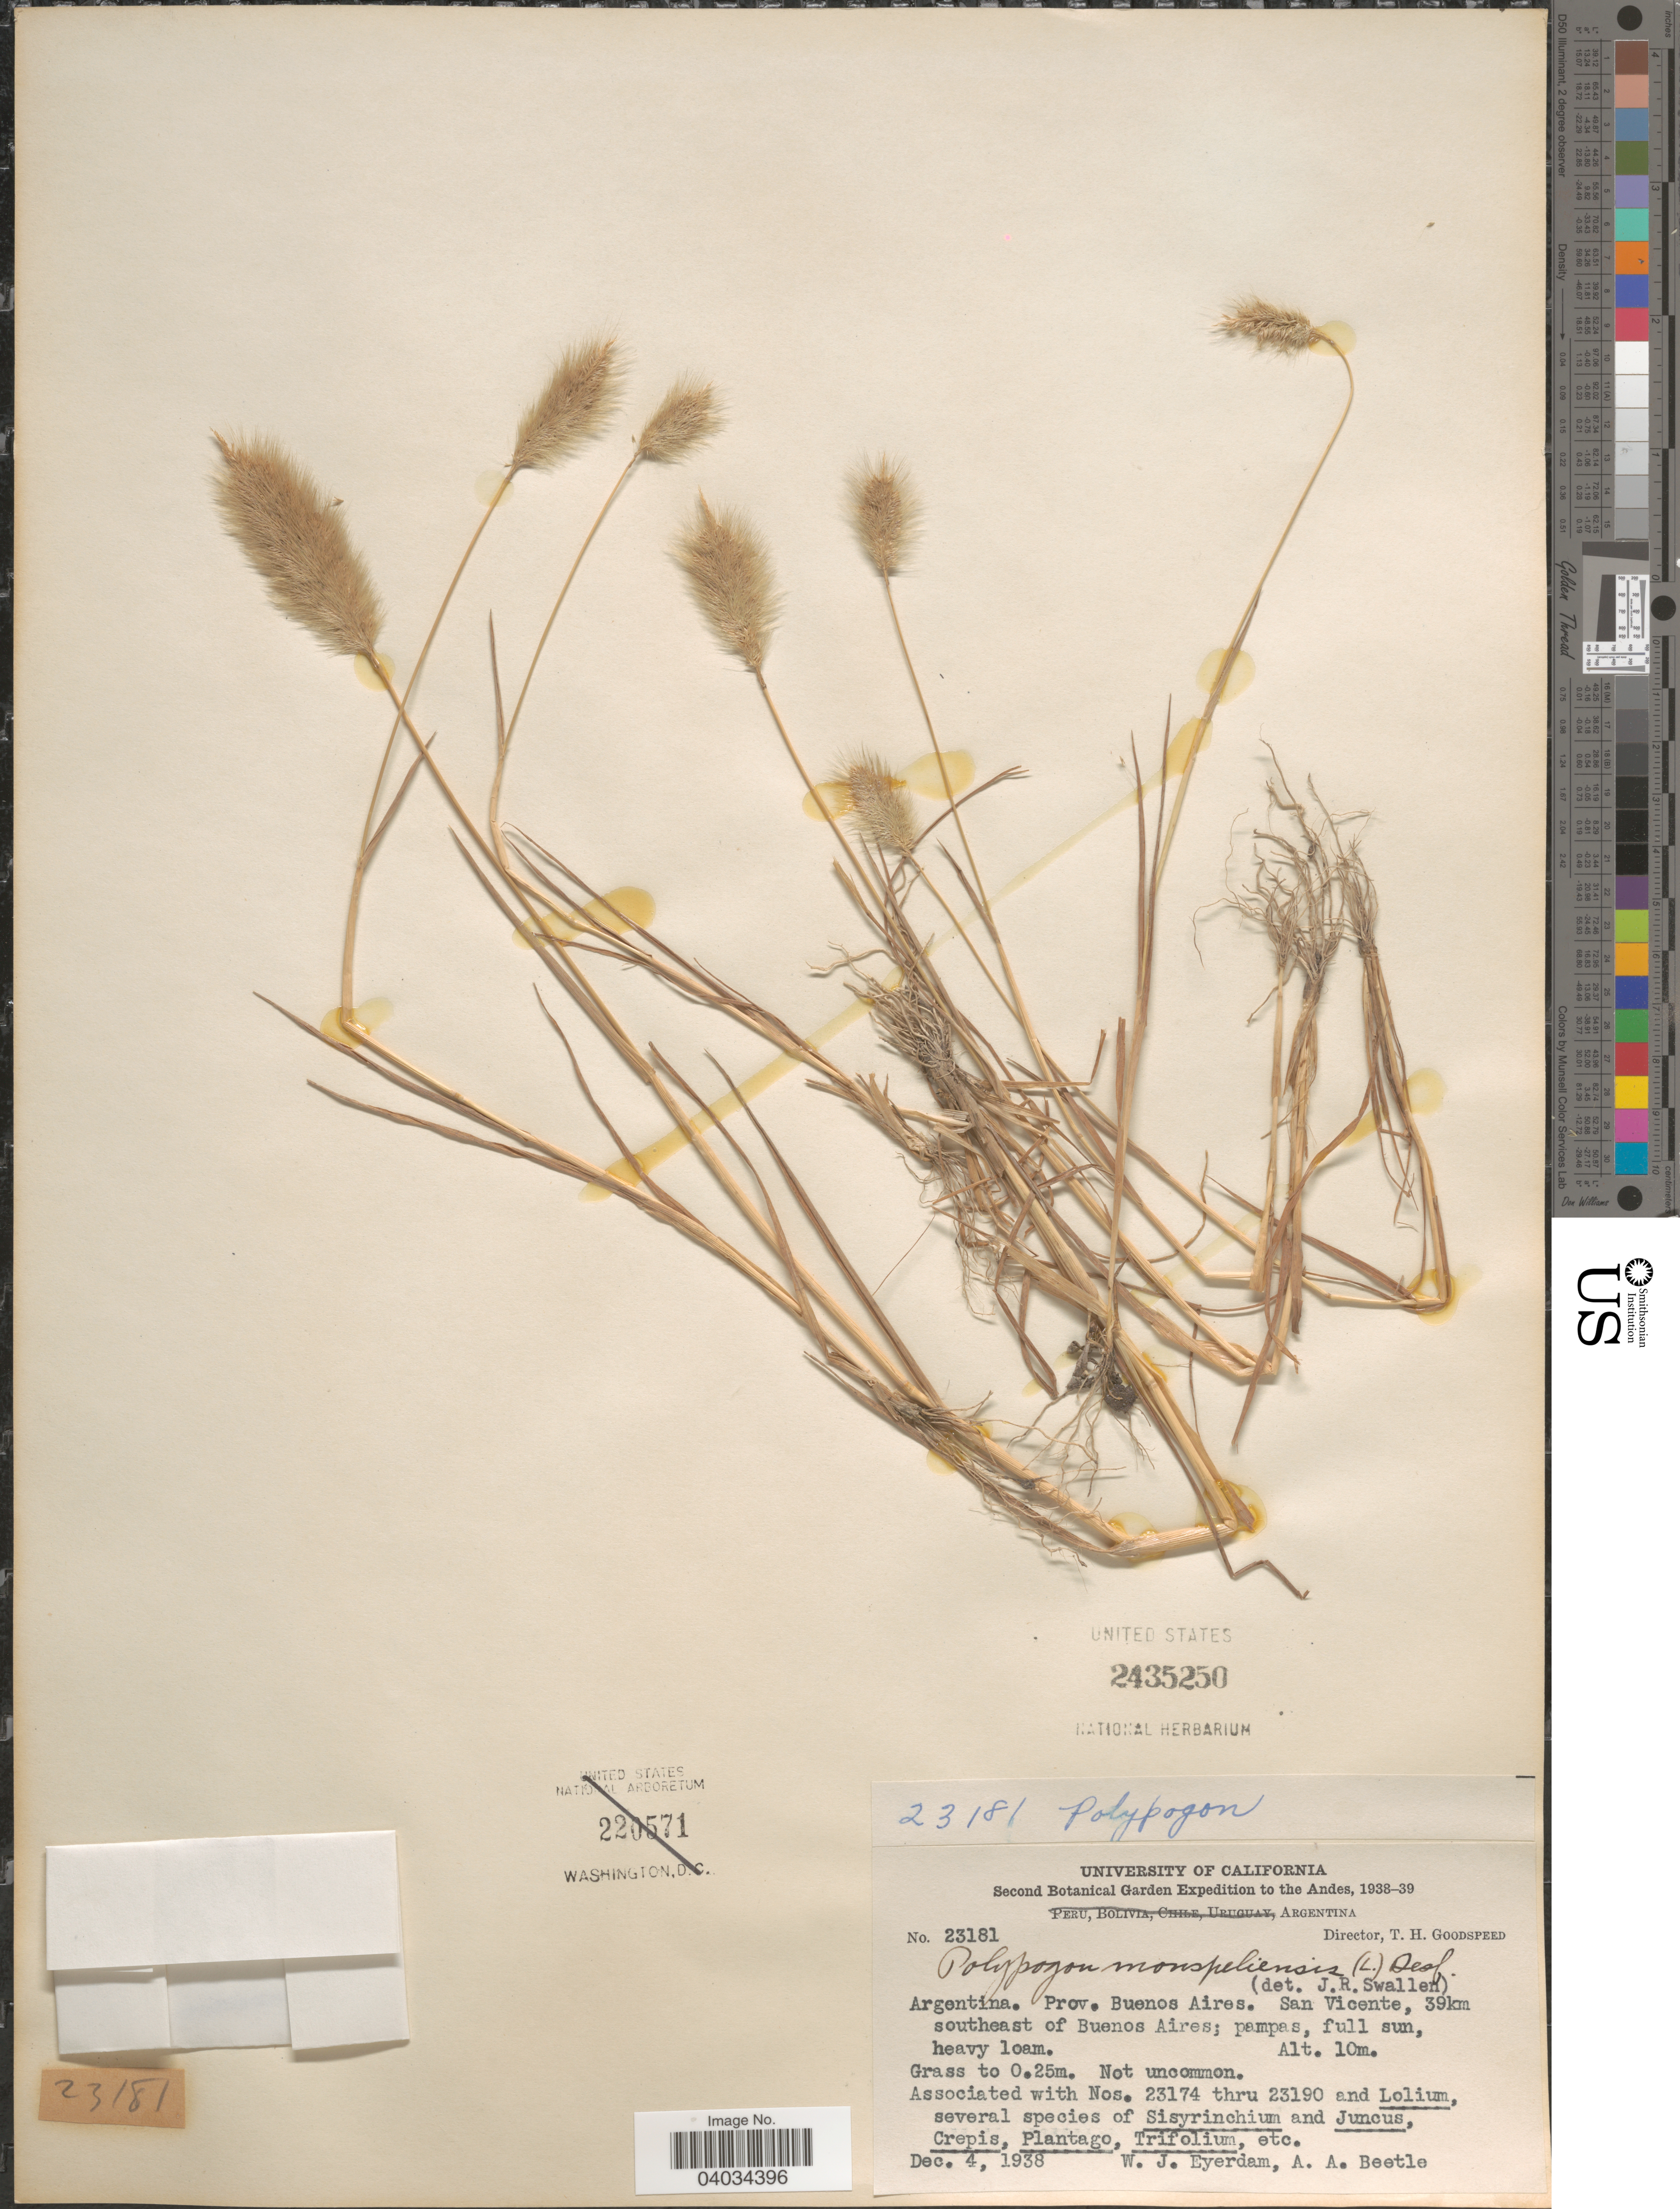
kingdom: Plantae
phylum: Tracheophyta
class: Liliopsida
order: Poales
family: Poaceae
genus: Polypogon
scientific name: Polypogon monspeliensis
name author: (L.) Desf.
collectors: W. J. Eyerdam & A. A. Beetle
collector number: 23181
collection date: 1938-12-04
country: Argentina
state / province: Buenos Aires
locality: The Andes. San Vicente, 39km southeast of Buenos Aires.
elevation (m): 10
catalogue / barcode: US 2435250